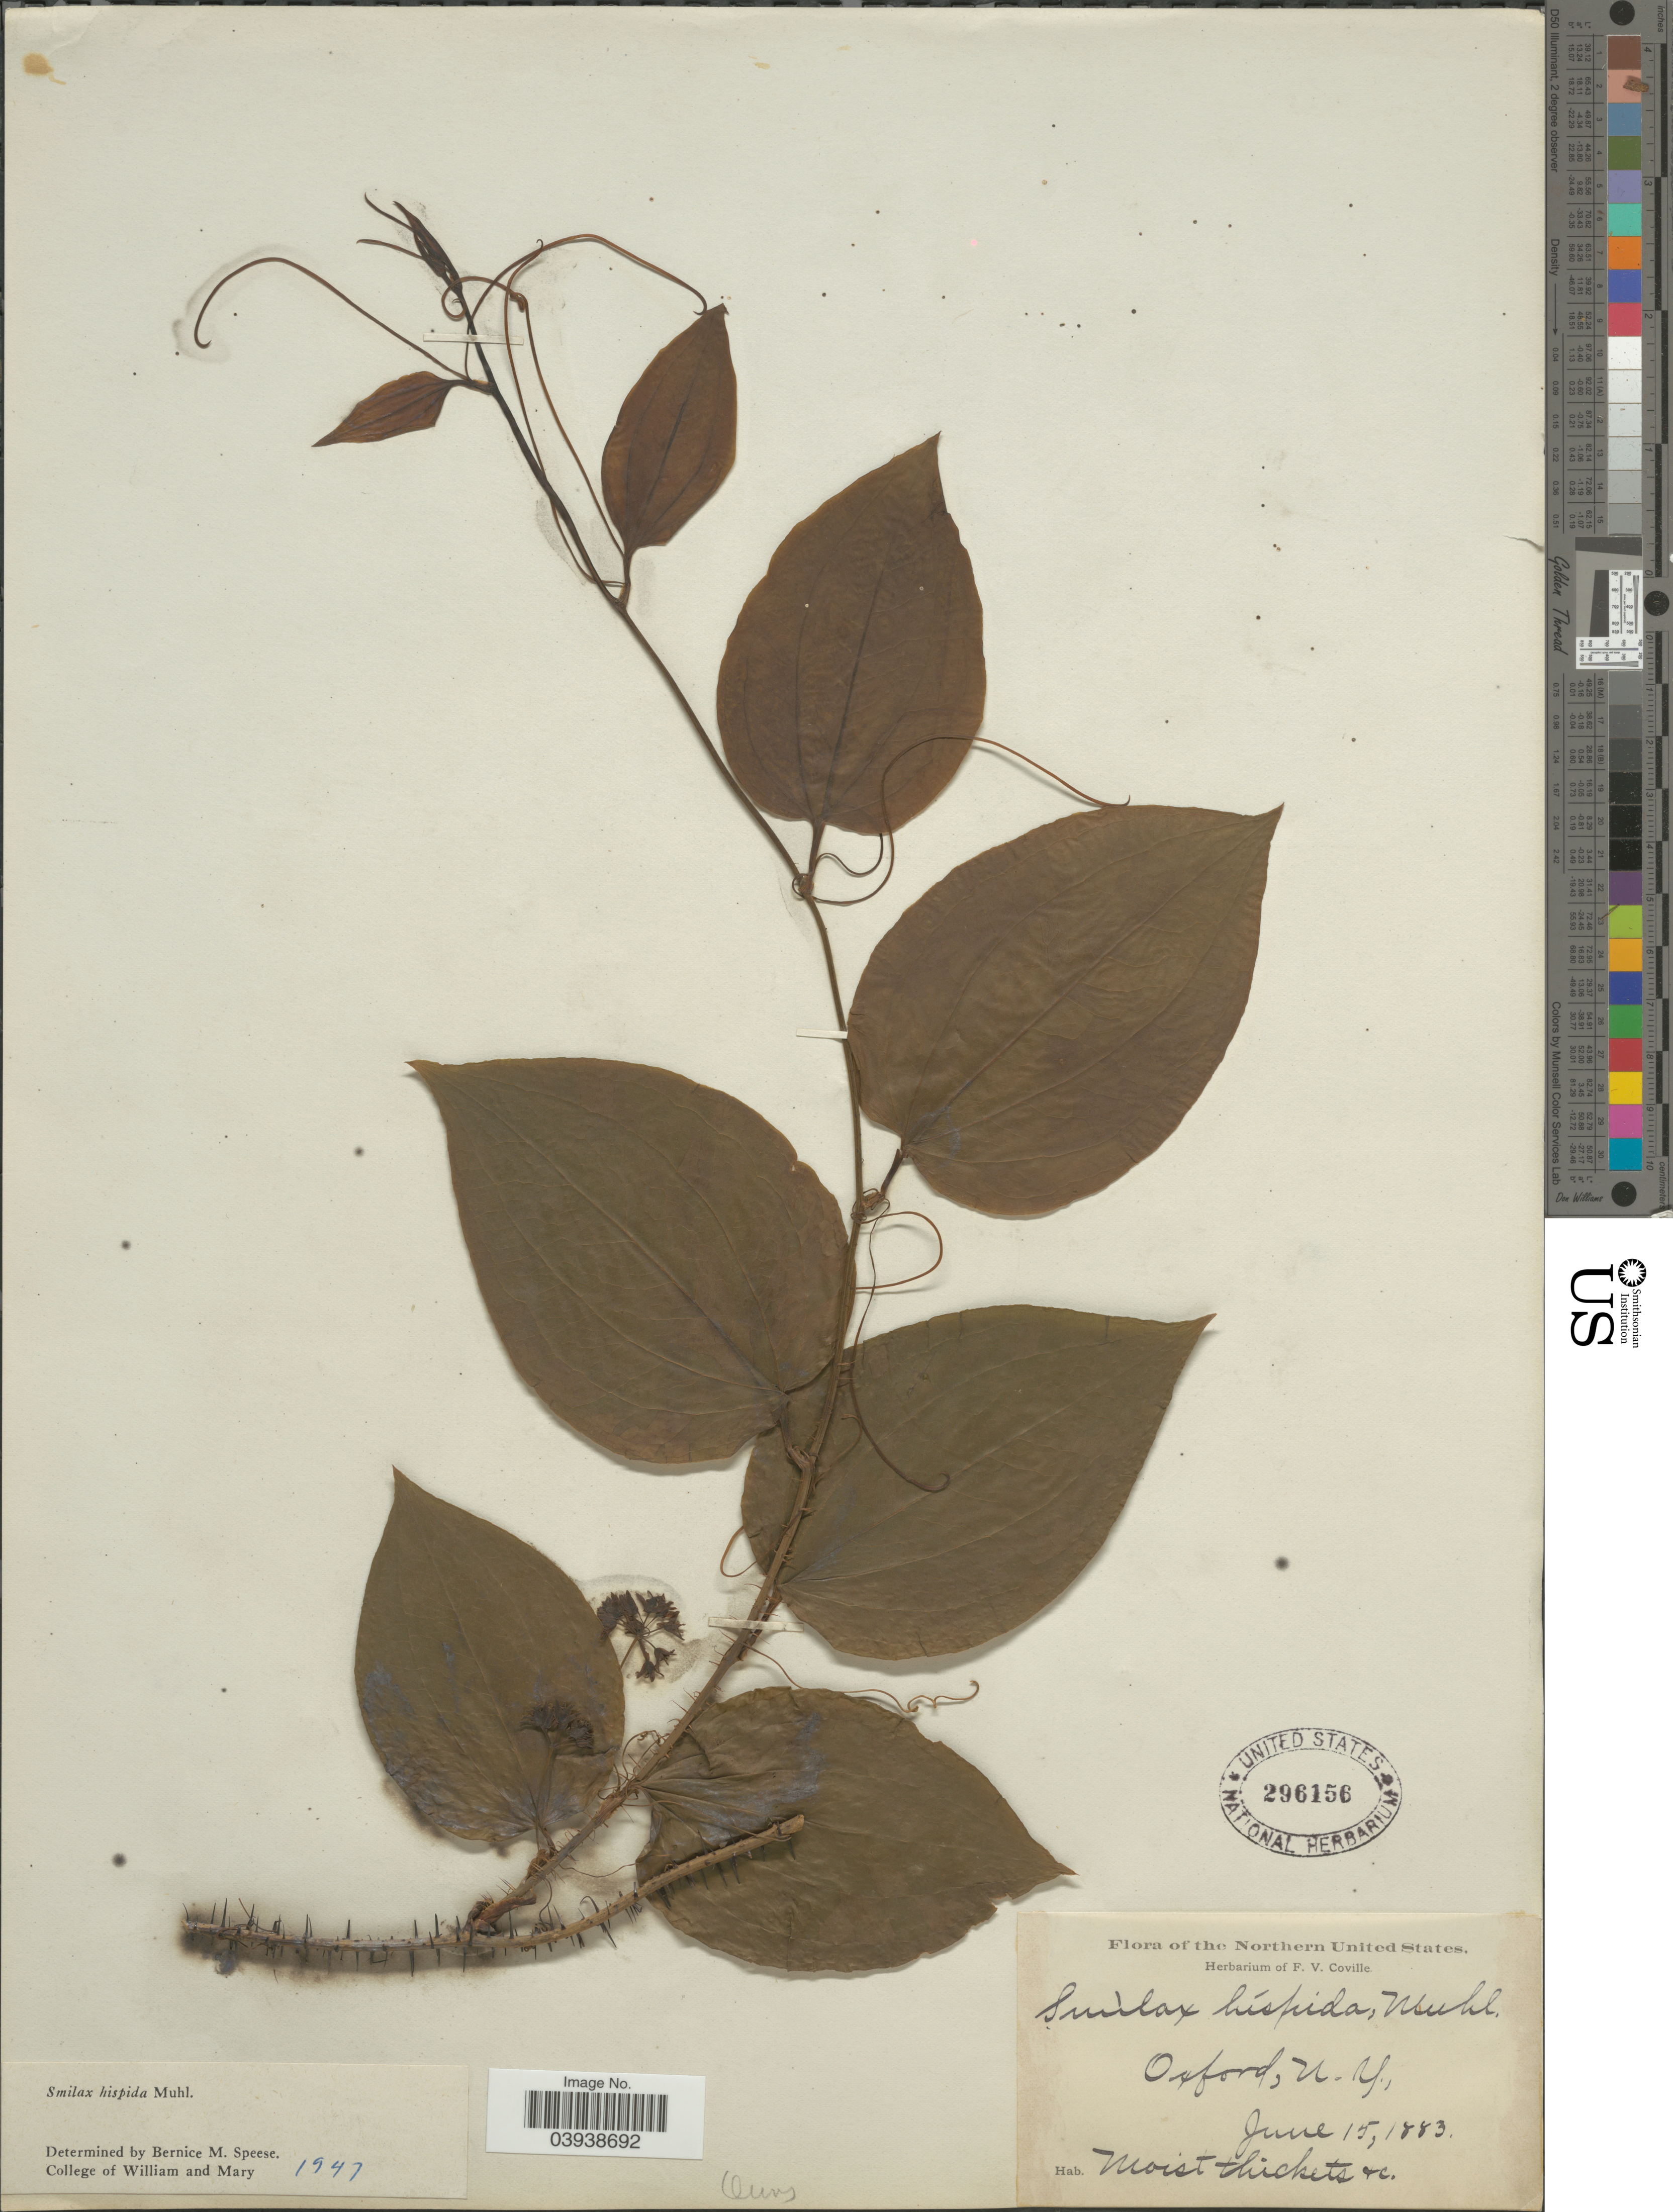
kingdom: Plantae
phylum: Tracheophyta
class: Liliopsida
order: Liliales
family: Smilacaceae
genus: Smilax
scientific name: Smilax hispida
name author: Raf.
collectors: F. V. Coville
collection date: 1883-06-15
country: United States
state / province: New York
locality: Northern United States. Oxford.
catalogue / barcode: US 296156